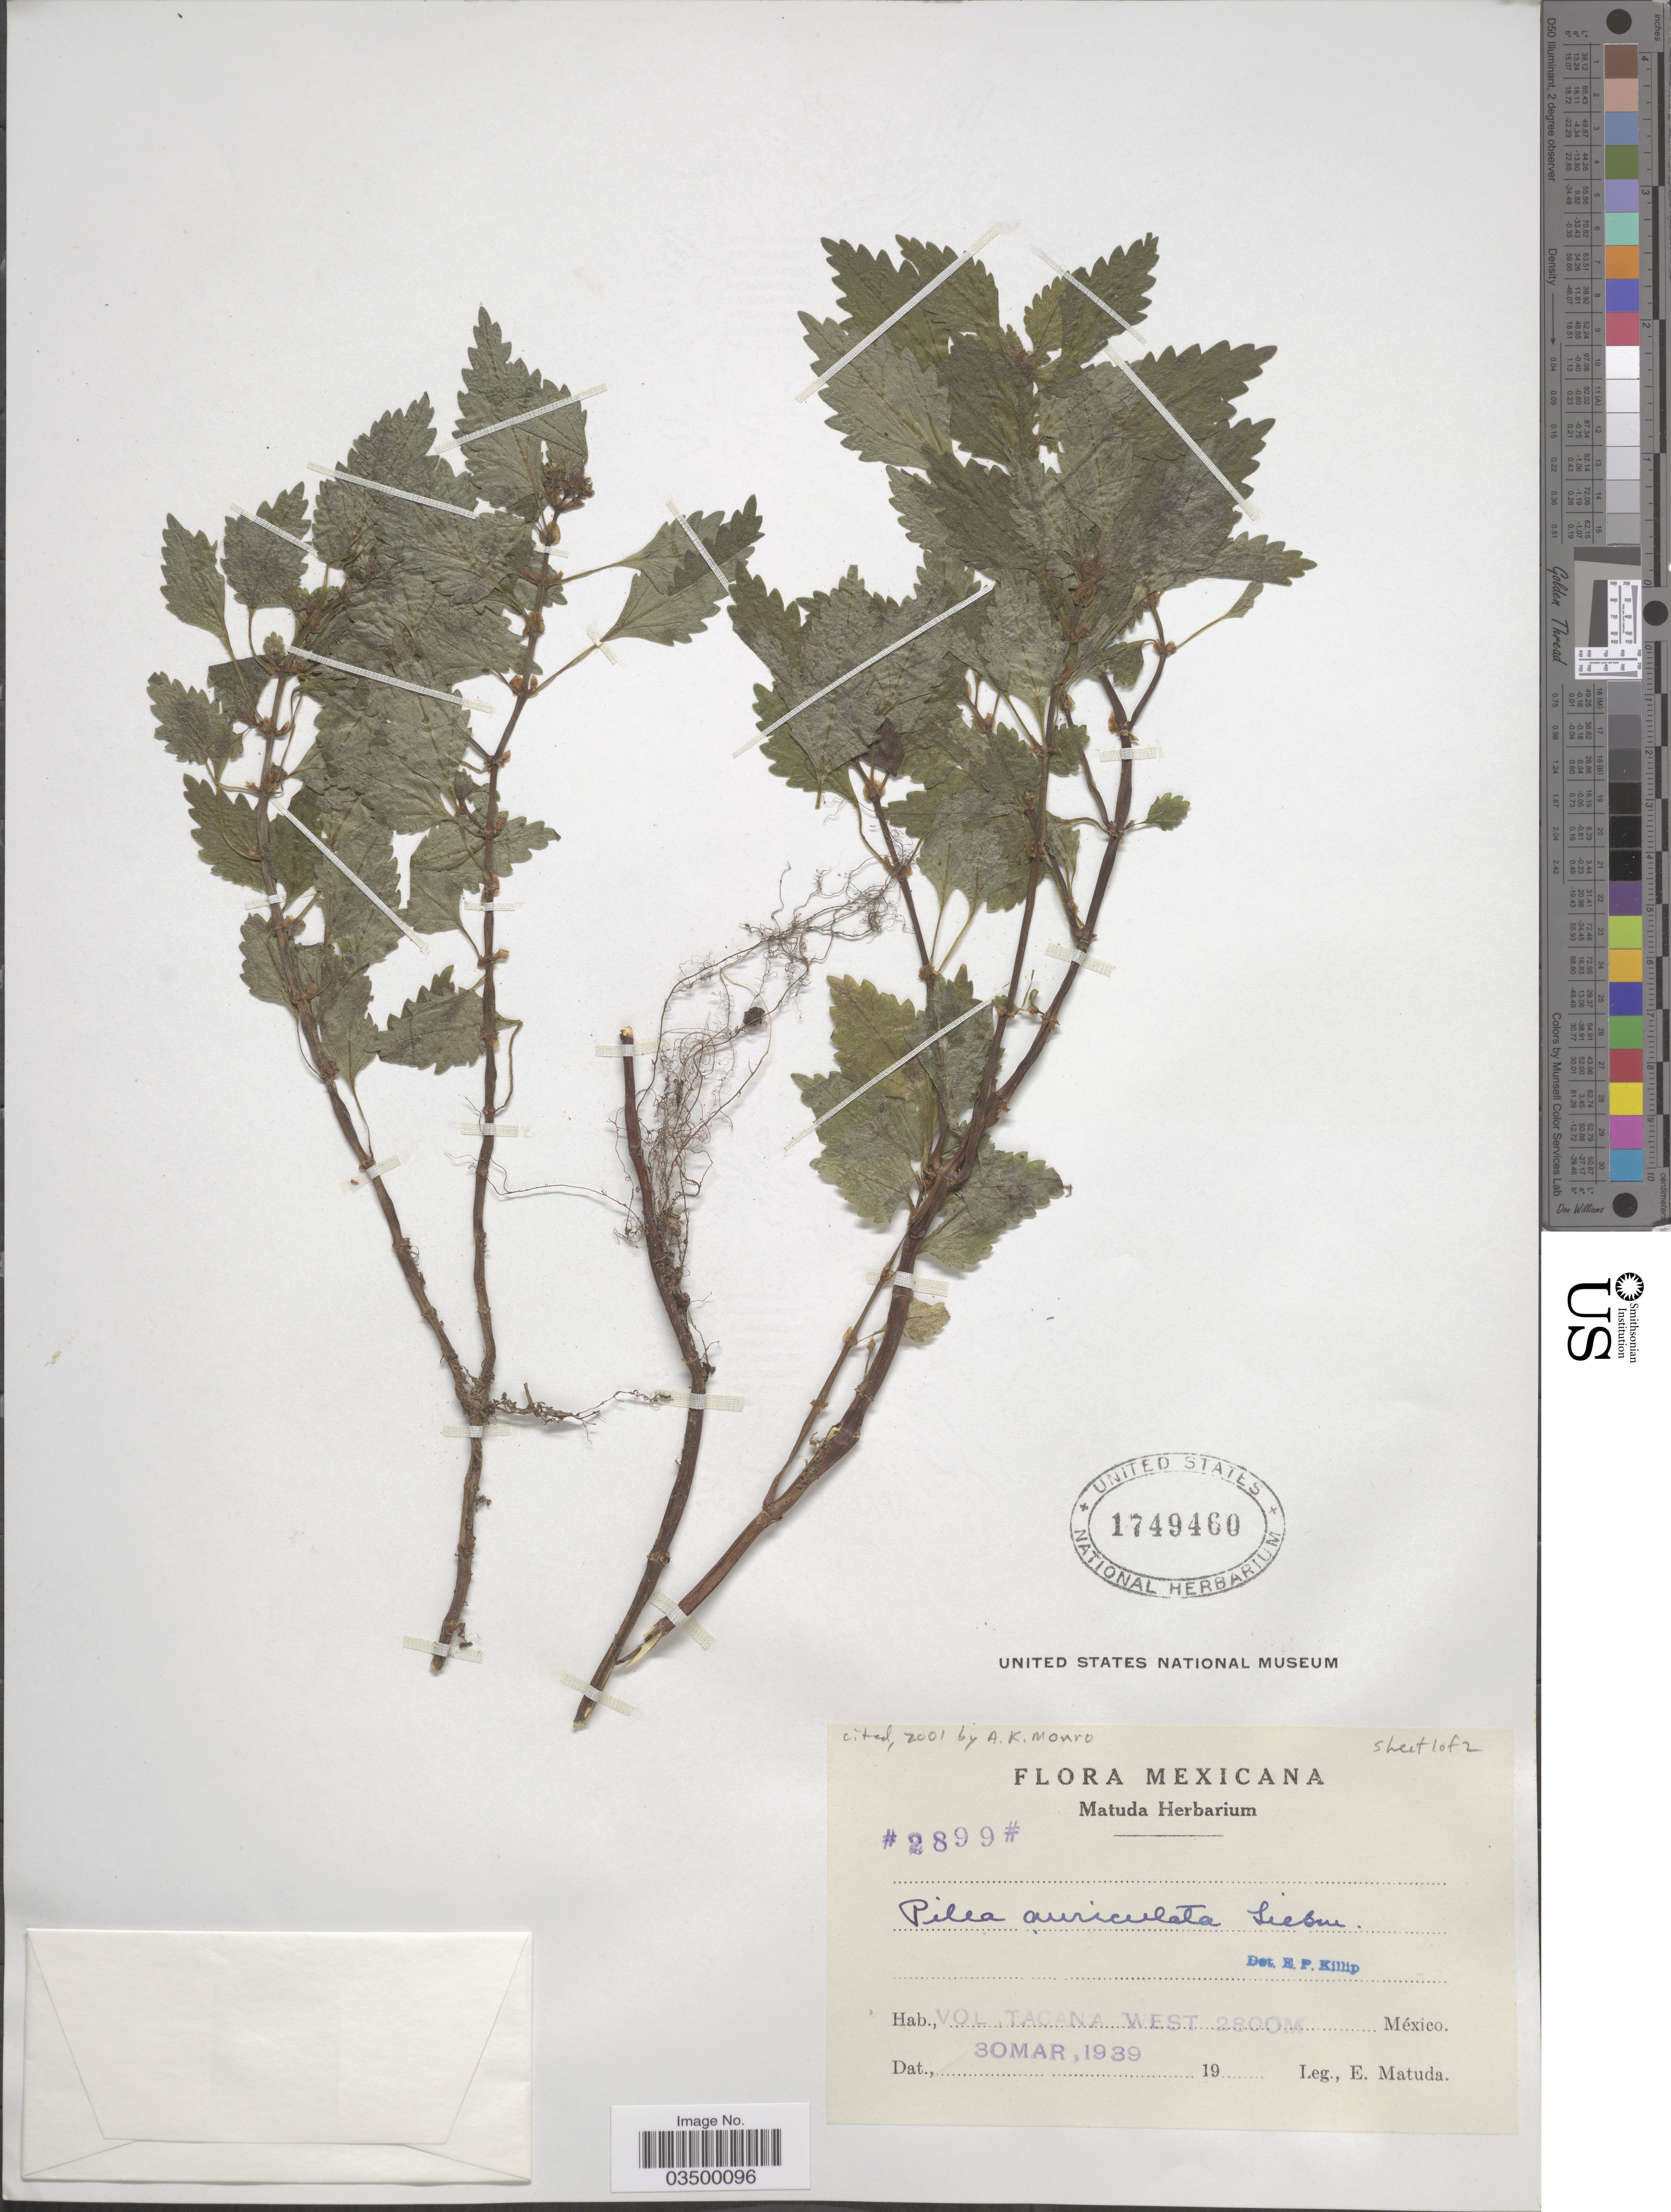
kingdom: Plantae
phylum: Tracheophyta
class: Magnoliopsida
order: Rosales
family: Urticaceae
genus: Pilea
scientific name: Pilea auriculata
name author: Liebm.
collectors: E. Matuda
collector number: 2899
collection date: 1939-03-30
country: Mexico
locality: Vol. Tacana West.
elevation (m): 2800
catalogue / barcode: US 1749460